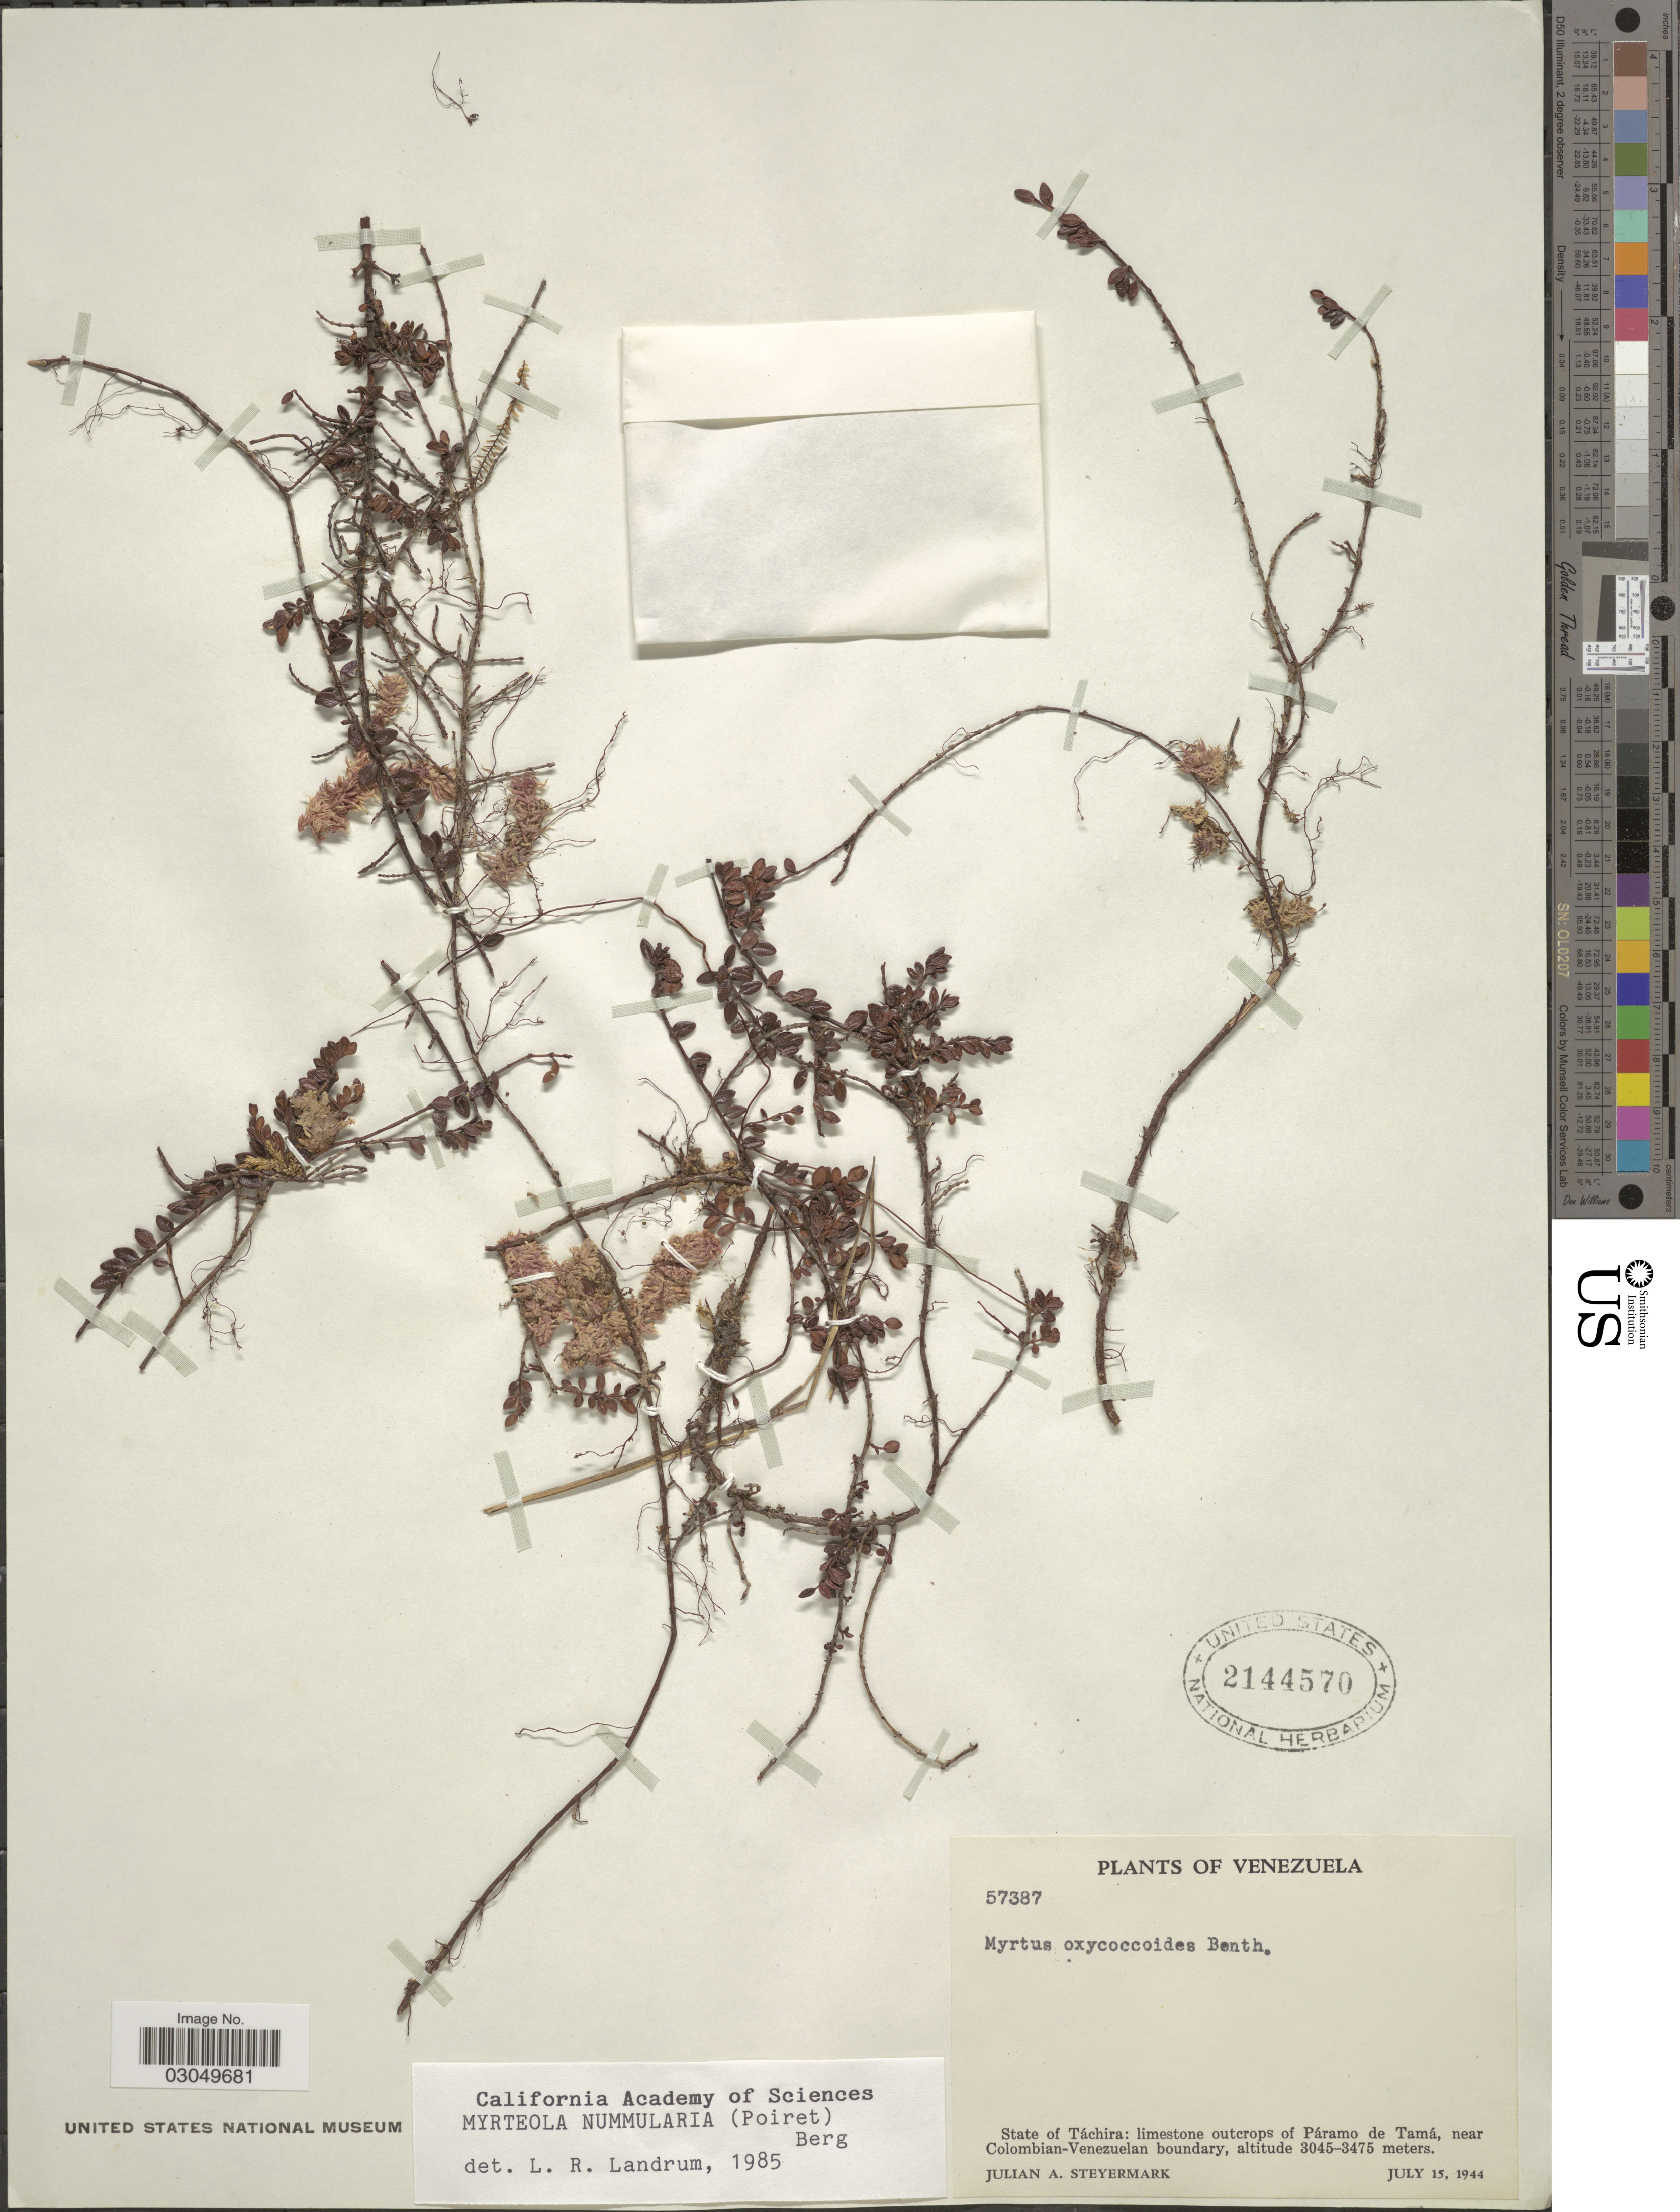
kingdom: Plantae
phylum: Tracheophyta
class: Magnoliopsida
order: Myrtales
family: Myrtaceae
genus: Myrteola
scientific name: Myrteola nummularia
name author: (Lam.) O. Berg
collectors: J. Steyermark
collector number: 57387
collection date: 1944-07-15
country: Venezuela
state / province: Tachira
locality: Limestone outcrops of Páramo de Tamá, near Colombian-Venezuelan boundary.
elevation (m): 3045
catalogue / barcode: US 2144570